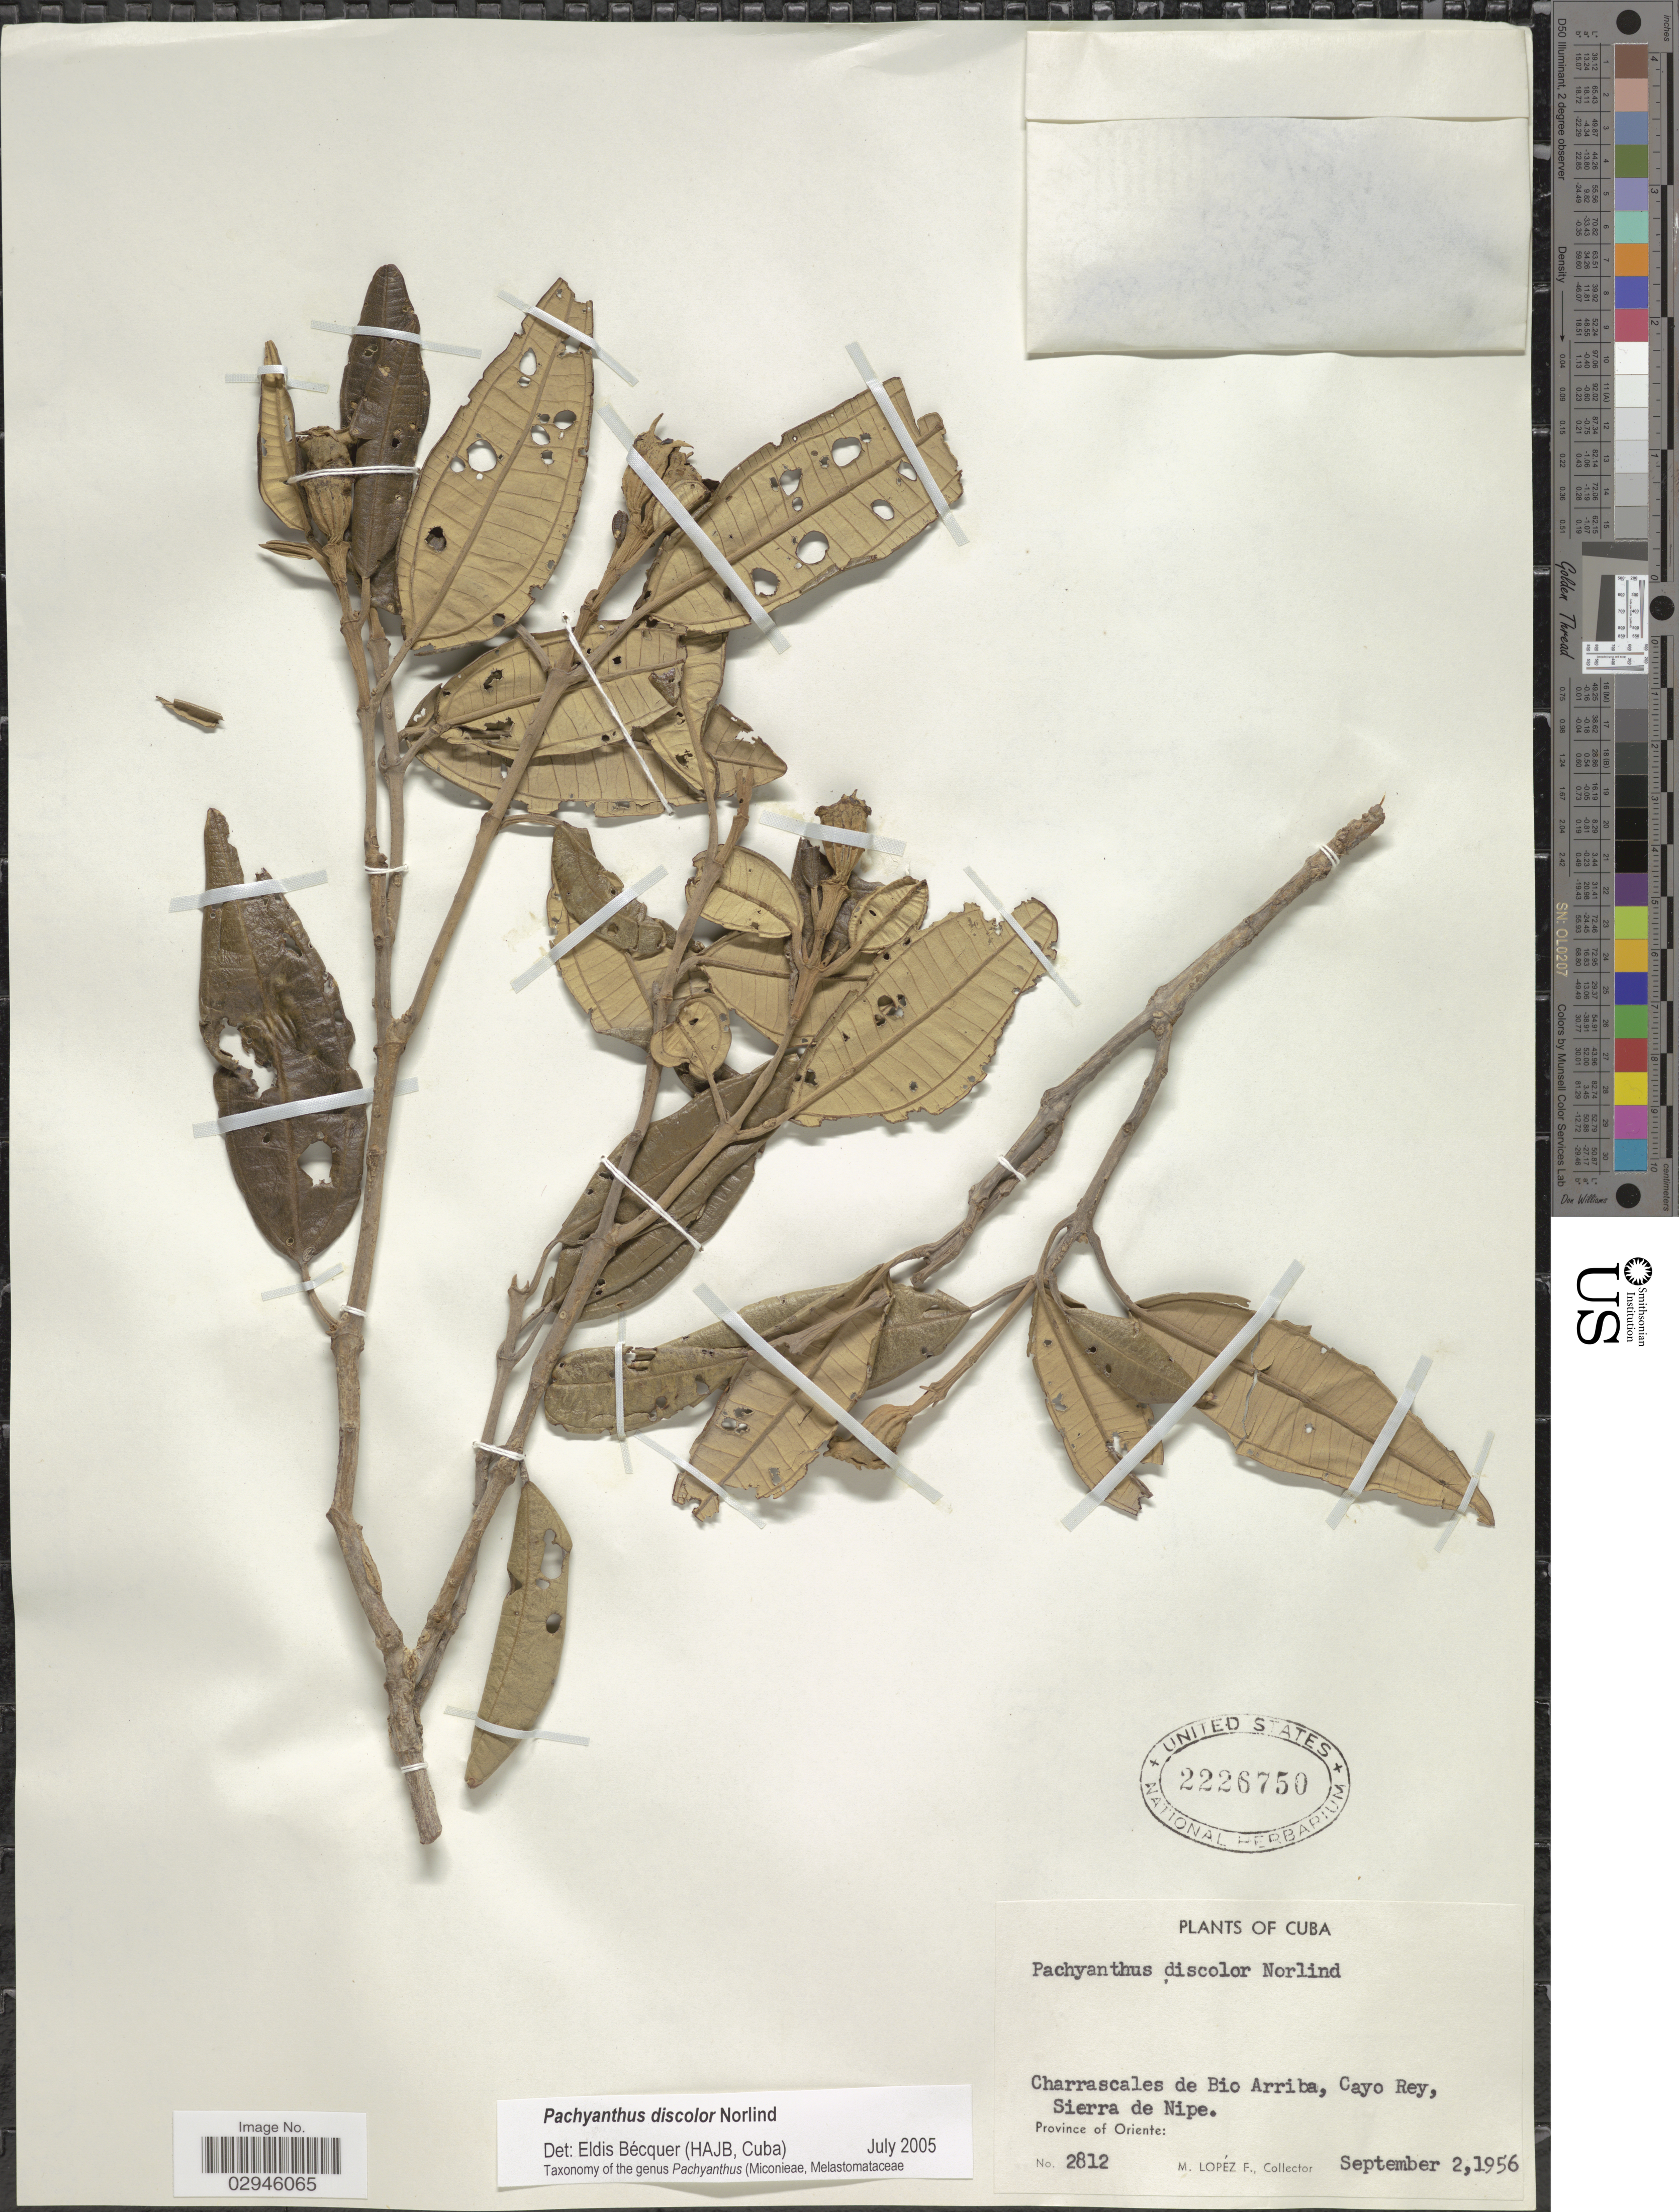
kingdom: Plantae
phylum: Tracheophyta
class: Magnoliopsida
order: Myrtales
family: Melastomataceae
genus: Pachyanthus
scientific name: Pachyanthus discolor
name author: Norlind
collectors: M. López Figueiras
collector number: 2812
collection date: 1956-09-02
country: Cuba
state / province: Oriente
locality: Charrascales de Bio Arriba, Cayo Rey, Sierra de Nipe.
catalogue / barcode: US 2226750